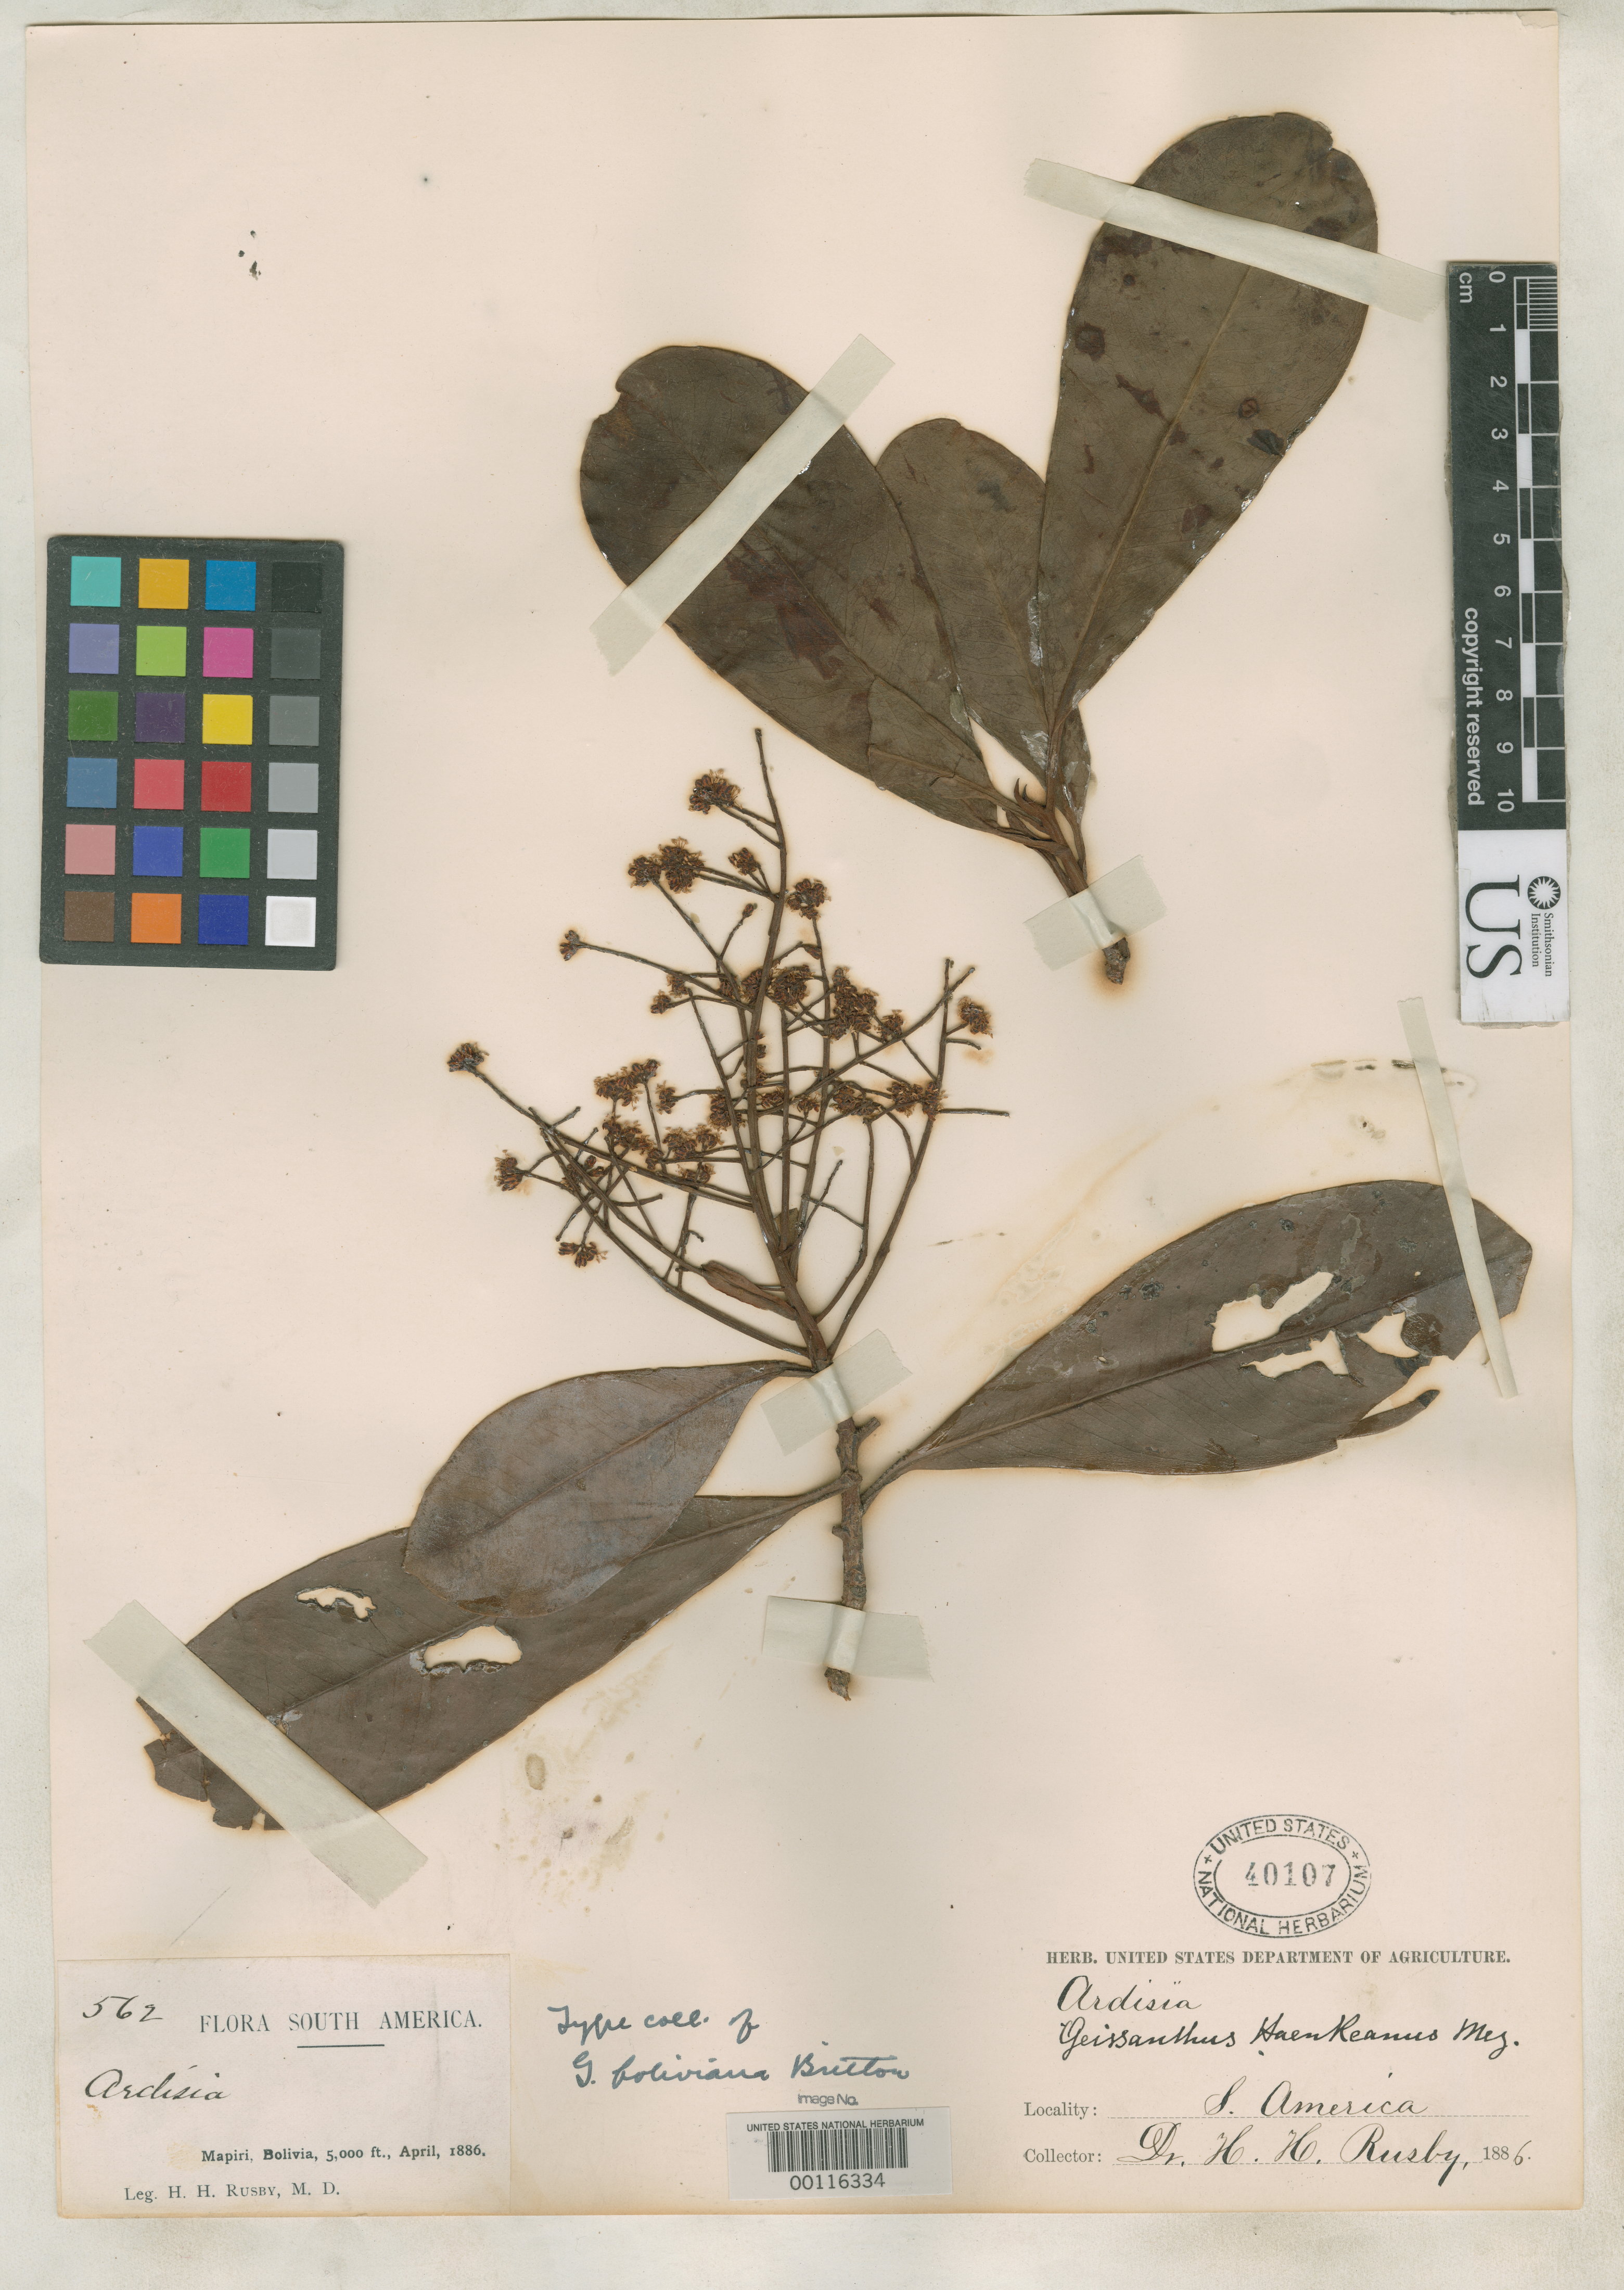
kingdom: Plantae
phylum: Tracheophyta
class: Magnoliopsida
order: Ericales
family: Primulaceae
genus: Geissanthus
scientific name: Geissanthus boliviana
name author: Britton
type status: Type Collection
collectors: H. H. Rusby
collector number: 562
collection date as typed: Apr 1886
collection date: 1886-04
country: Bolivia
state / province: La Páz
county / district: Larecaja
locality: Mapiri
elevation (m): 1524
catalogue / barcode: US 40107